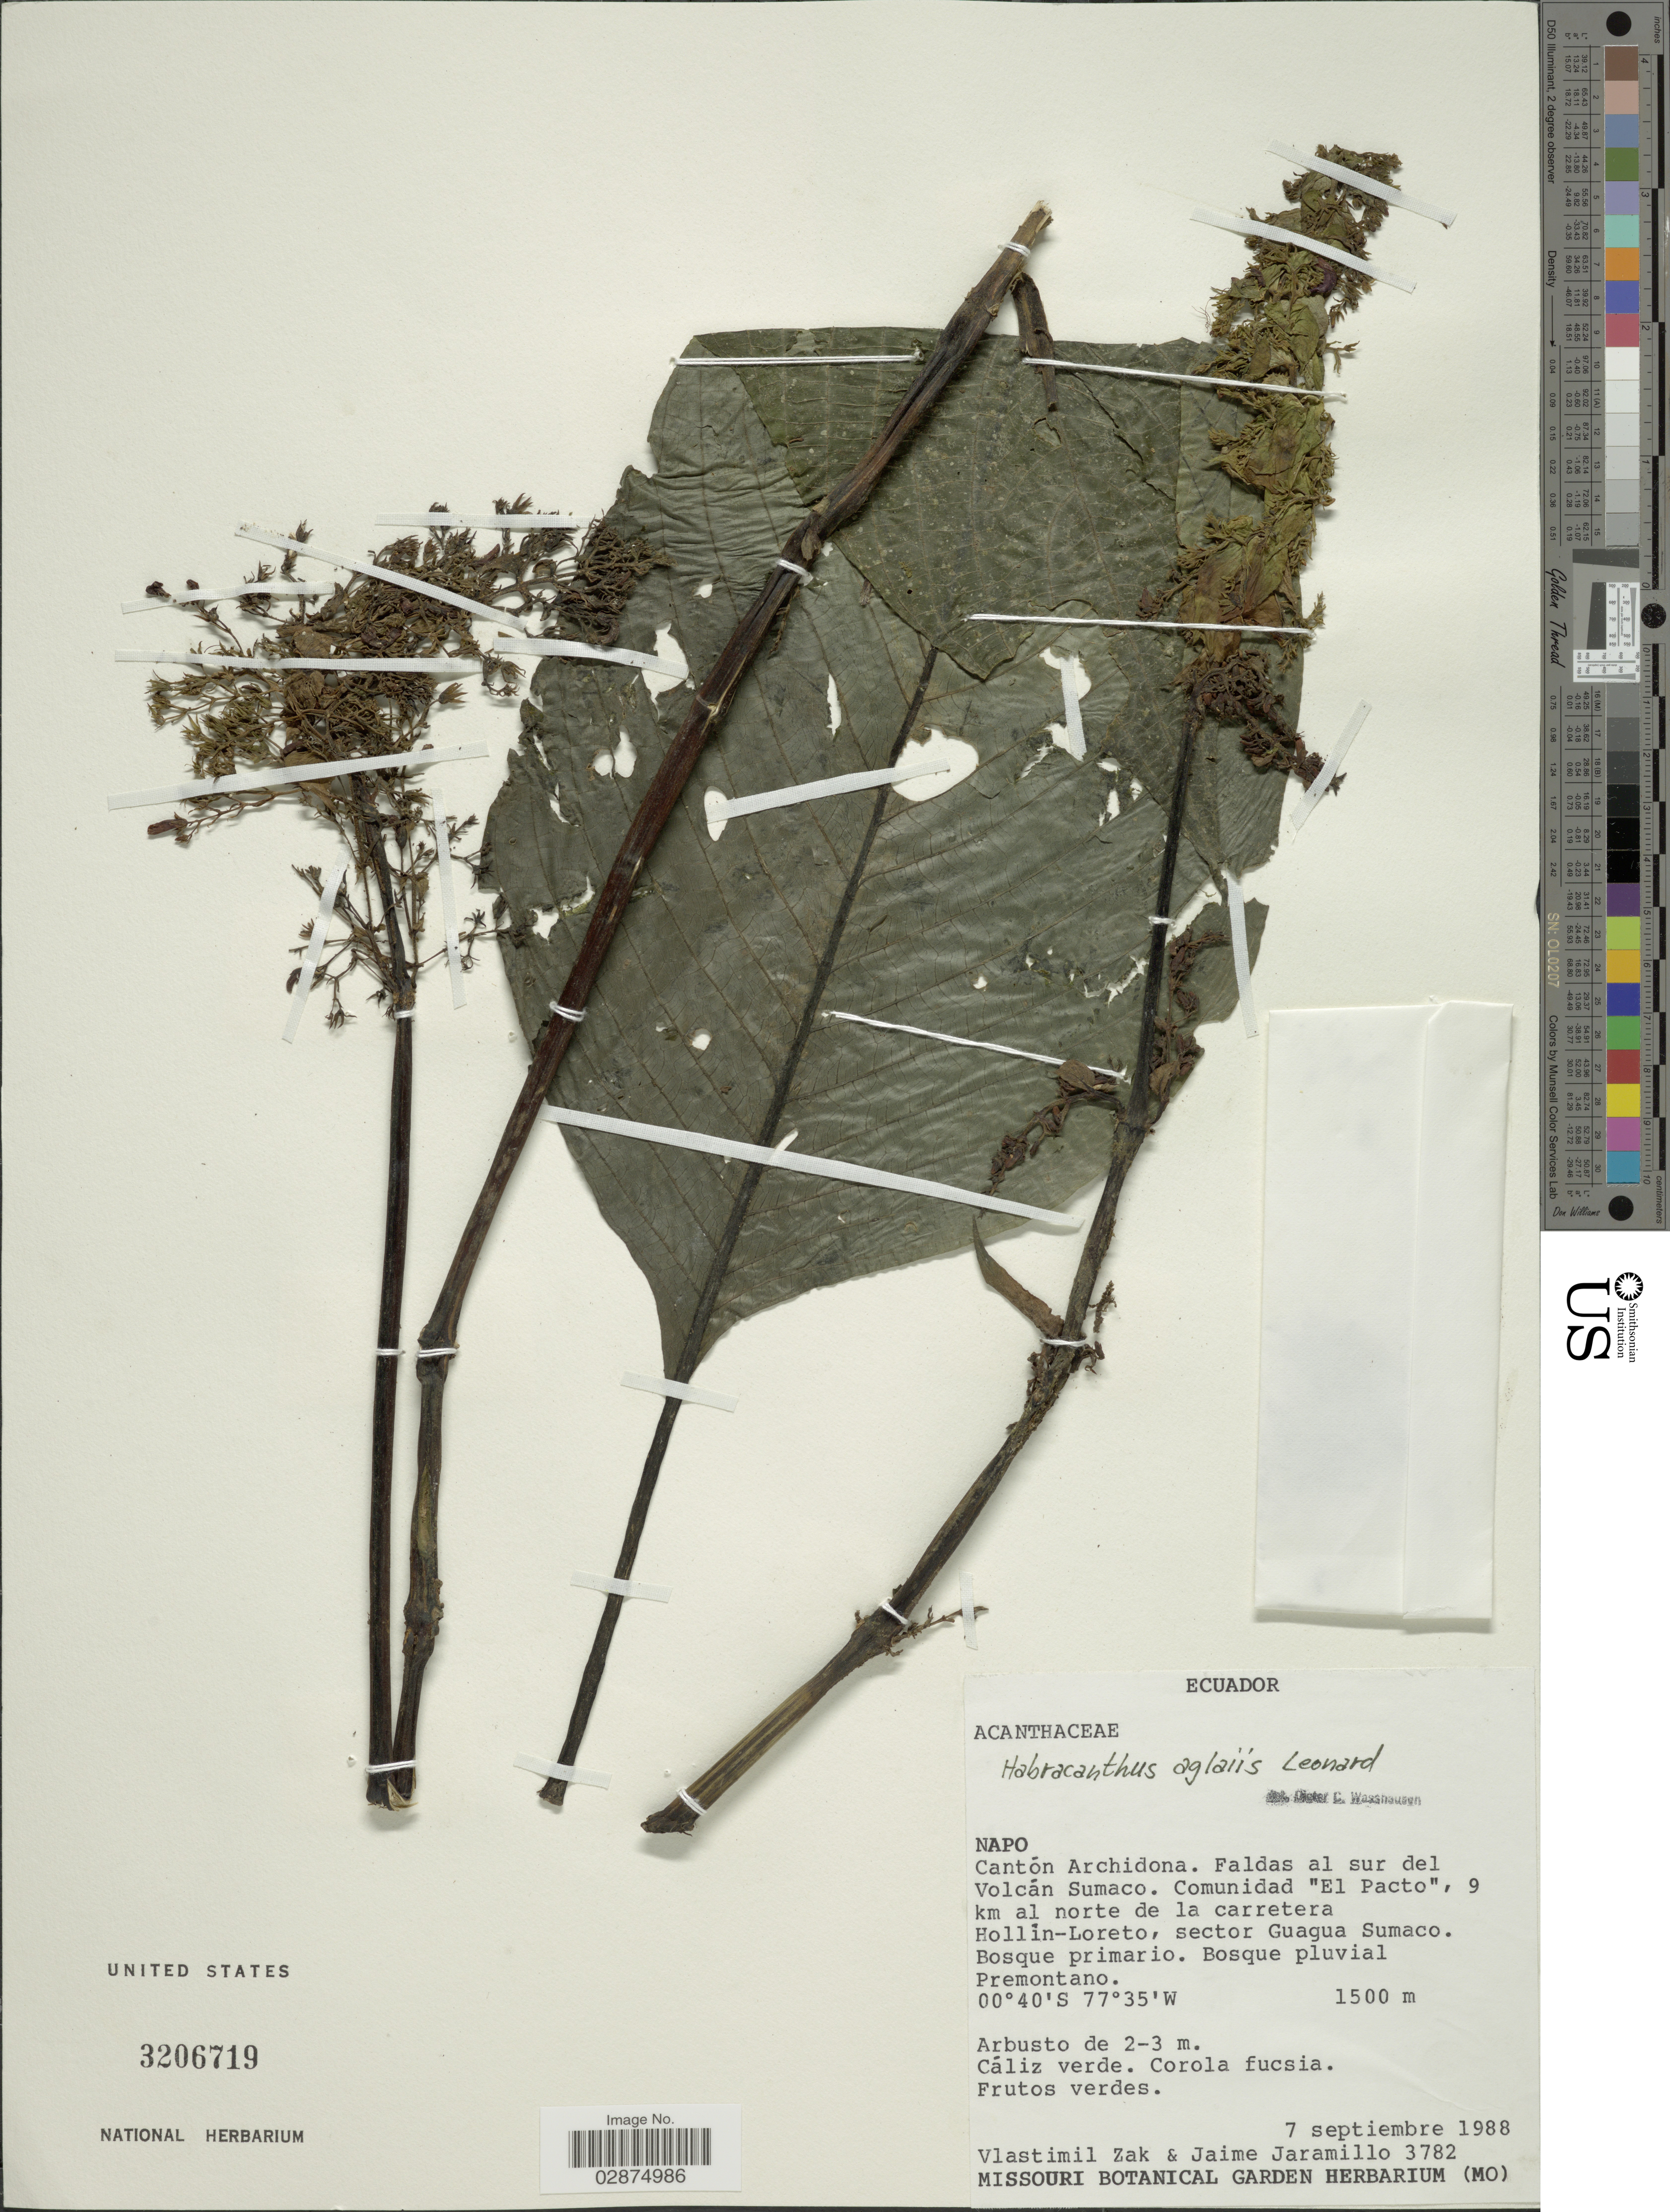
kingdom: Plantae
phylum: Tracheophyta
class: Magnoliopsida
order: Lamiales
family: Acanthaceae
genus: Habracanthus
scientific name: Habracanthus aglaus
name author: Leonard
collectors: V. Zak & J. Jaramillo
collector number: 3782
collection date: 1988-09-07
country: Ecuador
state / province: Napo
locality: Cantón Archidona. Faldas al sur del Volcán Sumaco. Comunidad "El Pacto", 9 km al norte de la carretera Hollín-Loreto, sector Guagua Sumaco.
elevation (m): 1500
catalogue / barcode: US 3206719